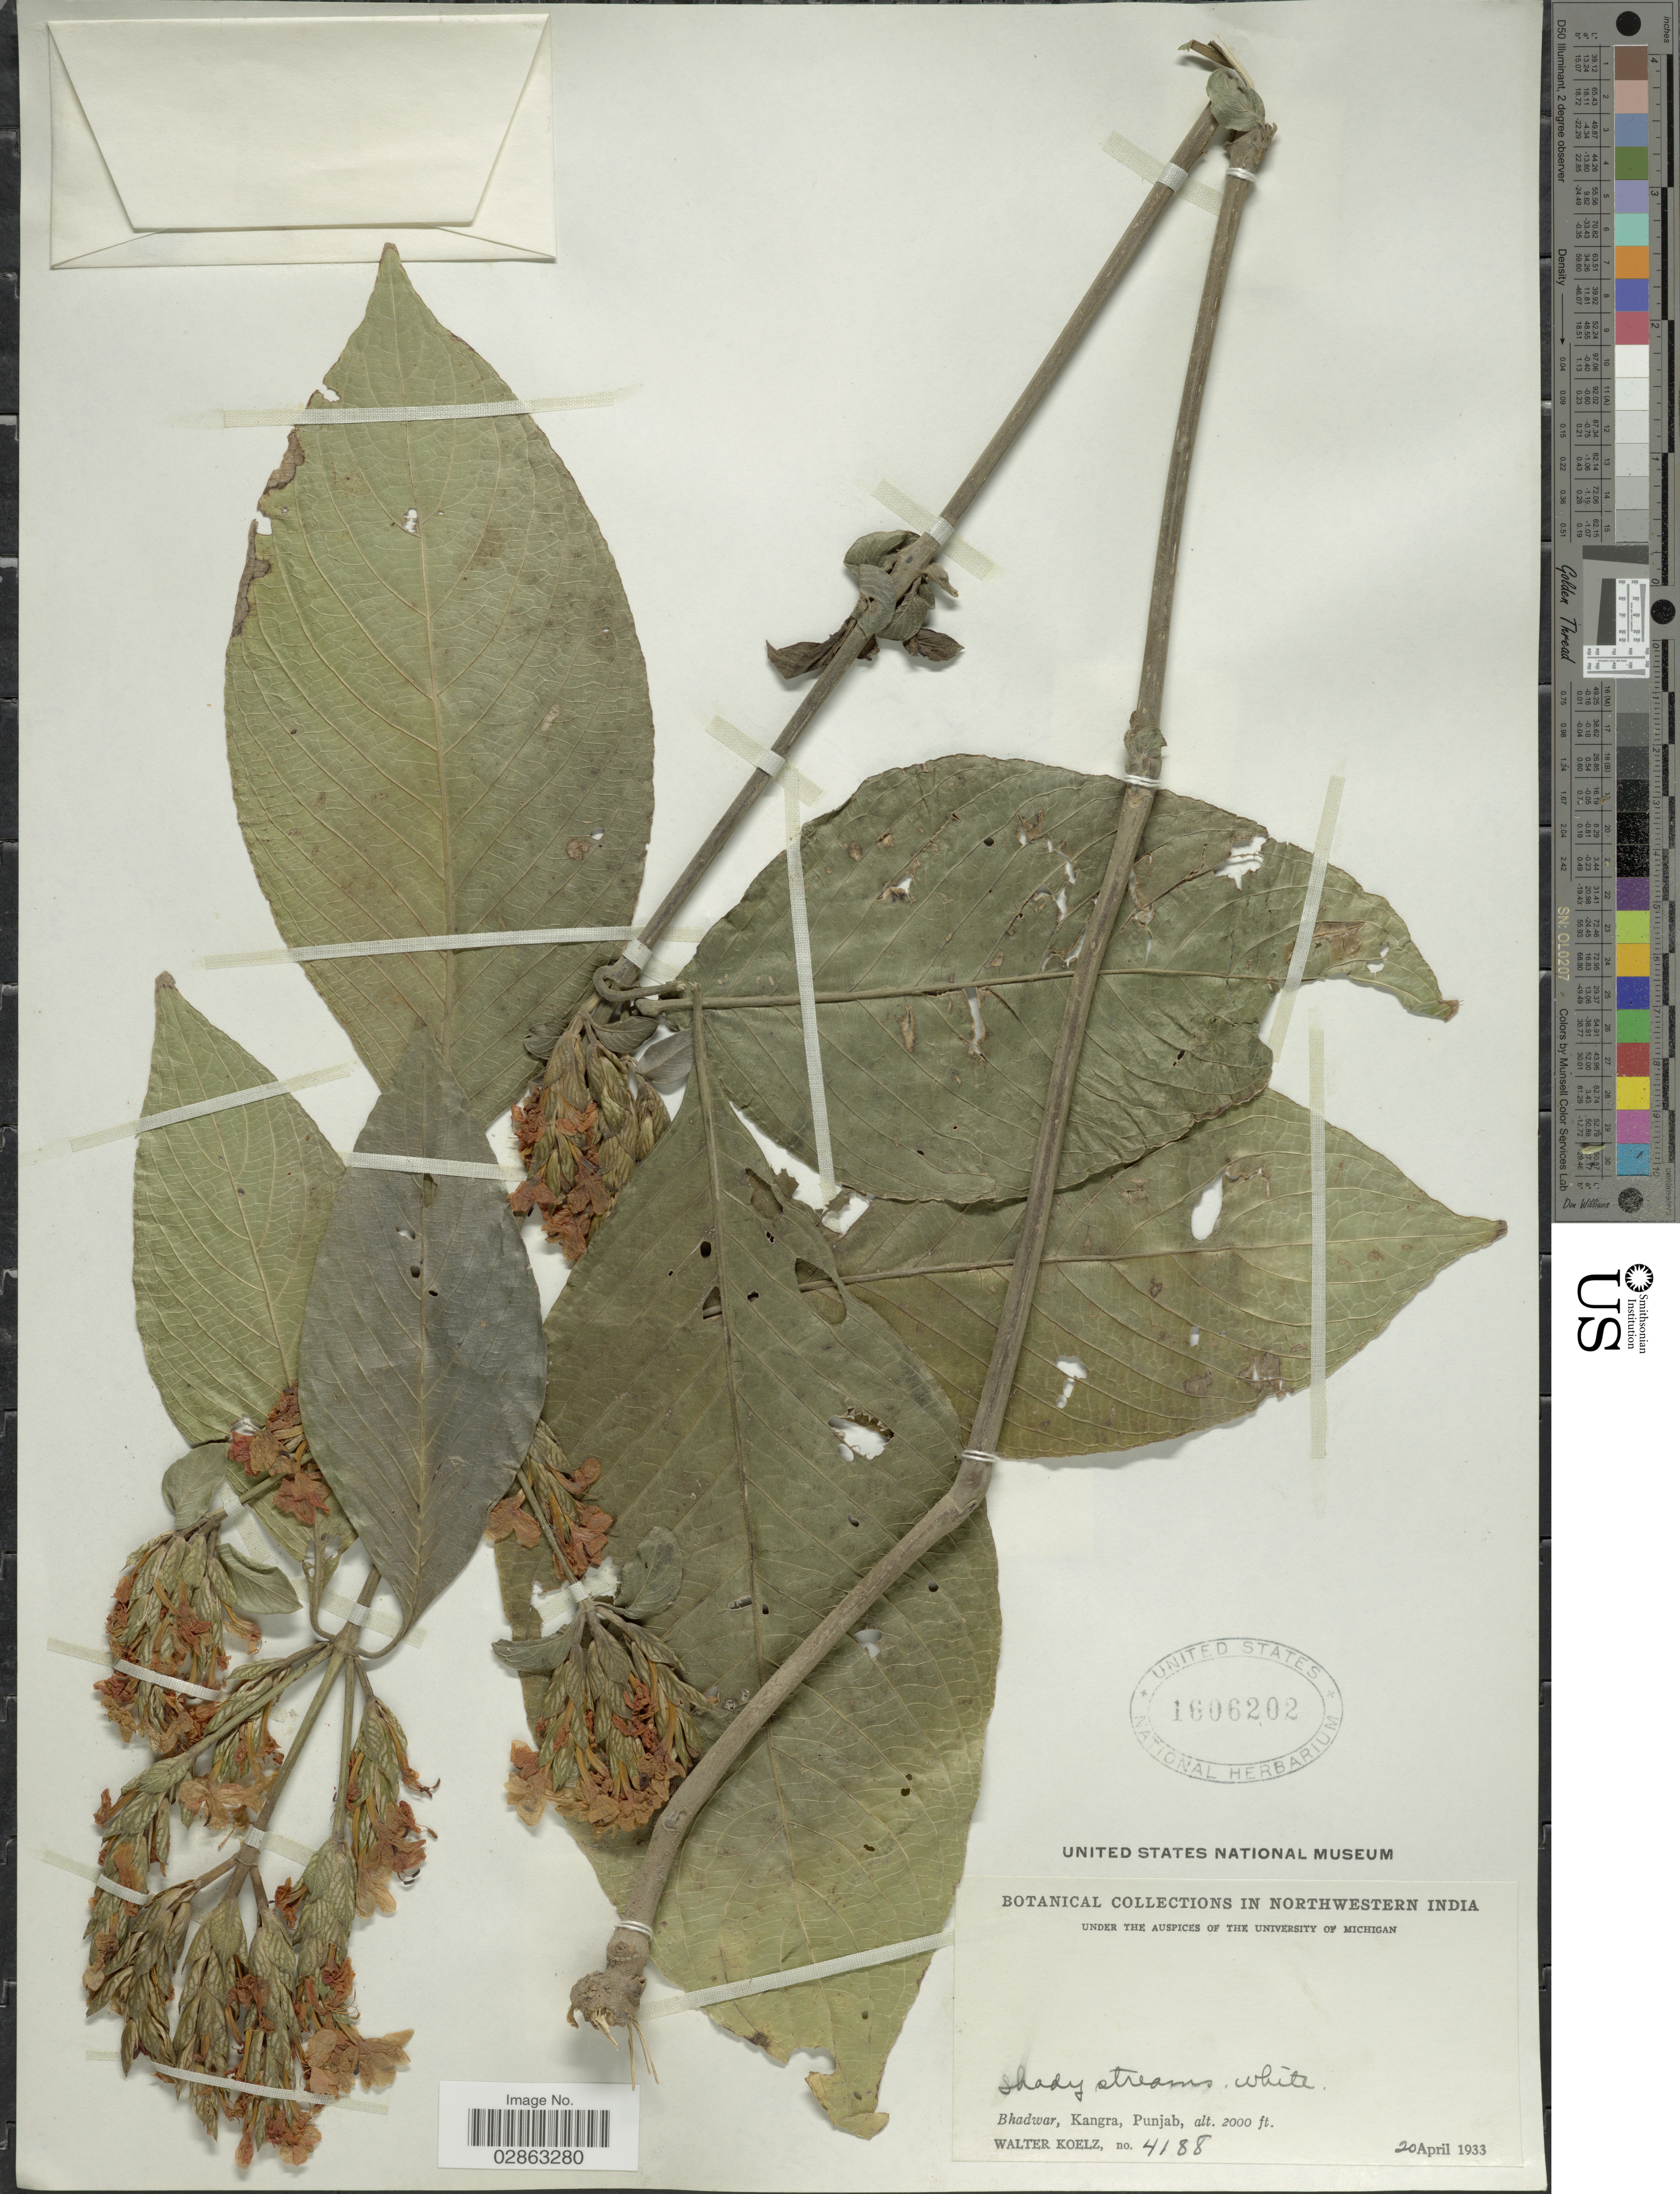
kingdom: Plantae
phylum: Tracheophyta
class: Magnoliopsida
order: Lamiales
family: Acanthaceae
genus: Eranthemum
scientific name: Eranthemum pulchellum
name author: Andrews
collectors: W. N. Koelz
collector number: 4188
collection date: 1933-04-20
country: India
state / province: Himachal Pradesh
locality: Northwestern India. Bhadwar, Kangra.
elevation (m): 610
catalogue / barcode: US 1606202